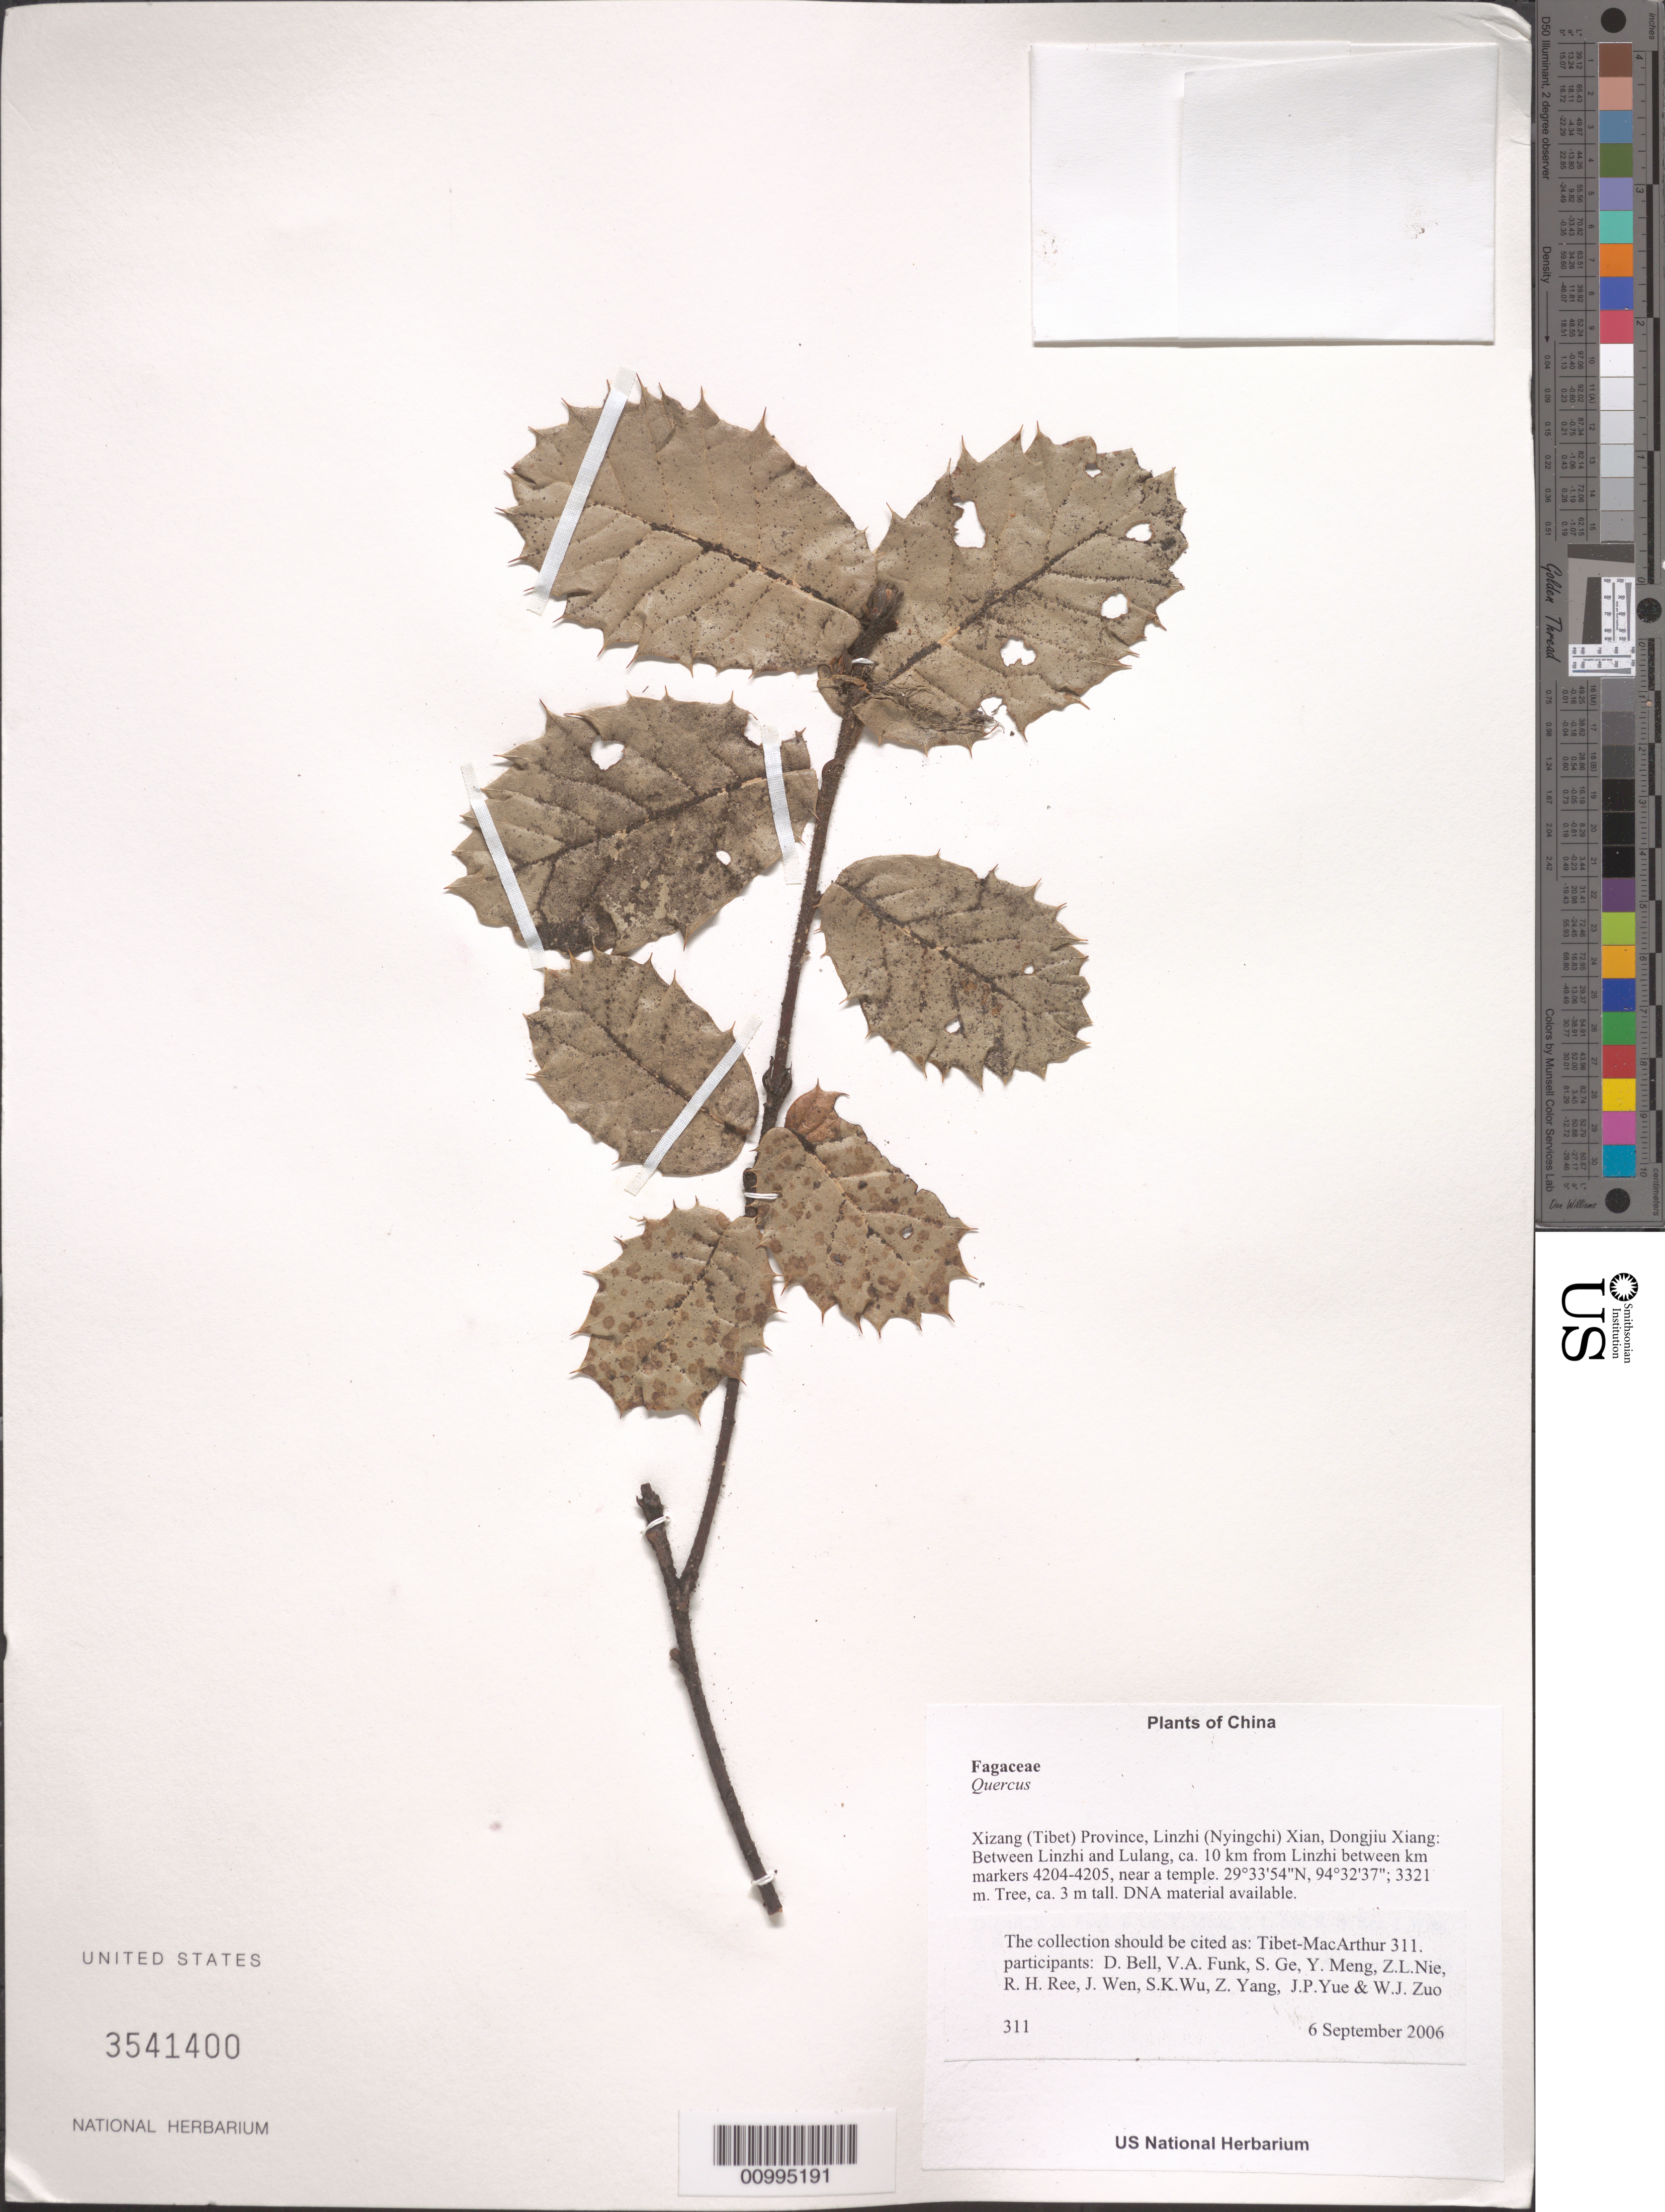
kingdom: Plantae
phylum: Tracheophyta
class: Magnoliopsida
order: Fagales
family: Fagaceae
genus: Quercus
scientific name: Quercus sp.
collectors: Tibet-MacArthur, D. A. Bell, V. Funk, S. Ge, Y. Meng, Z. Nie, R. Ree, J. Wen, S. K. Wu, Z. Yang, J. Yue & W. Zuo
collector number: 311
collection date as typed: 06 Sep 2006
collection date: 2006-09-06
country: China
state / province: Xizang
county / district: Linzhi (Nyingchi) Xian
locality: Dongjiu Xiang. Between Linzhi and Lulang, ca. 10 km from Linzhi between km markers 4204-4205, near a temple.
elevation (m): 3321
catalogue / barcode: US 3541400